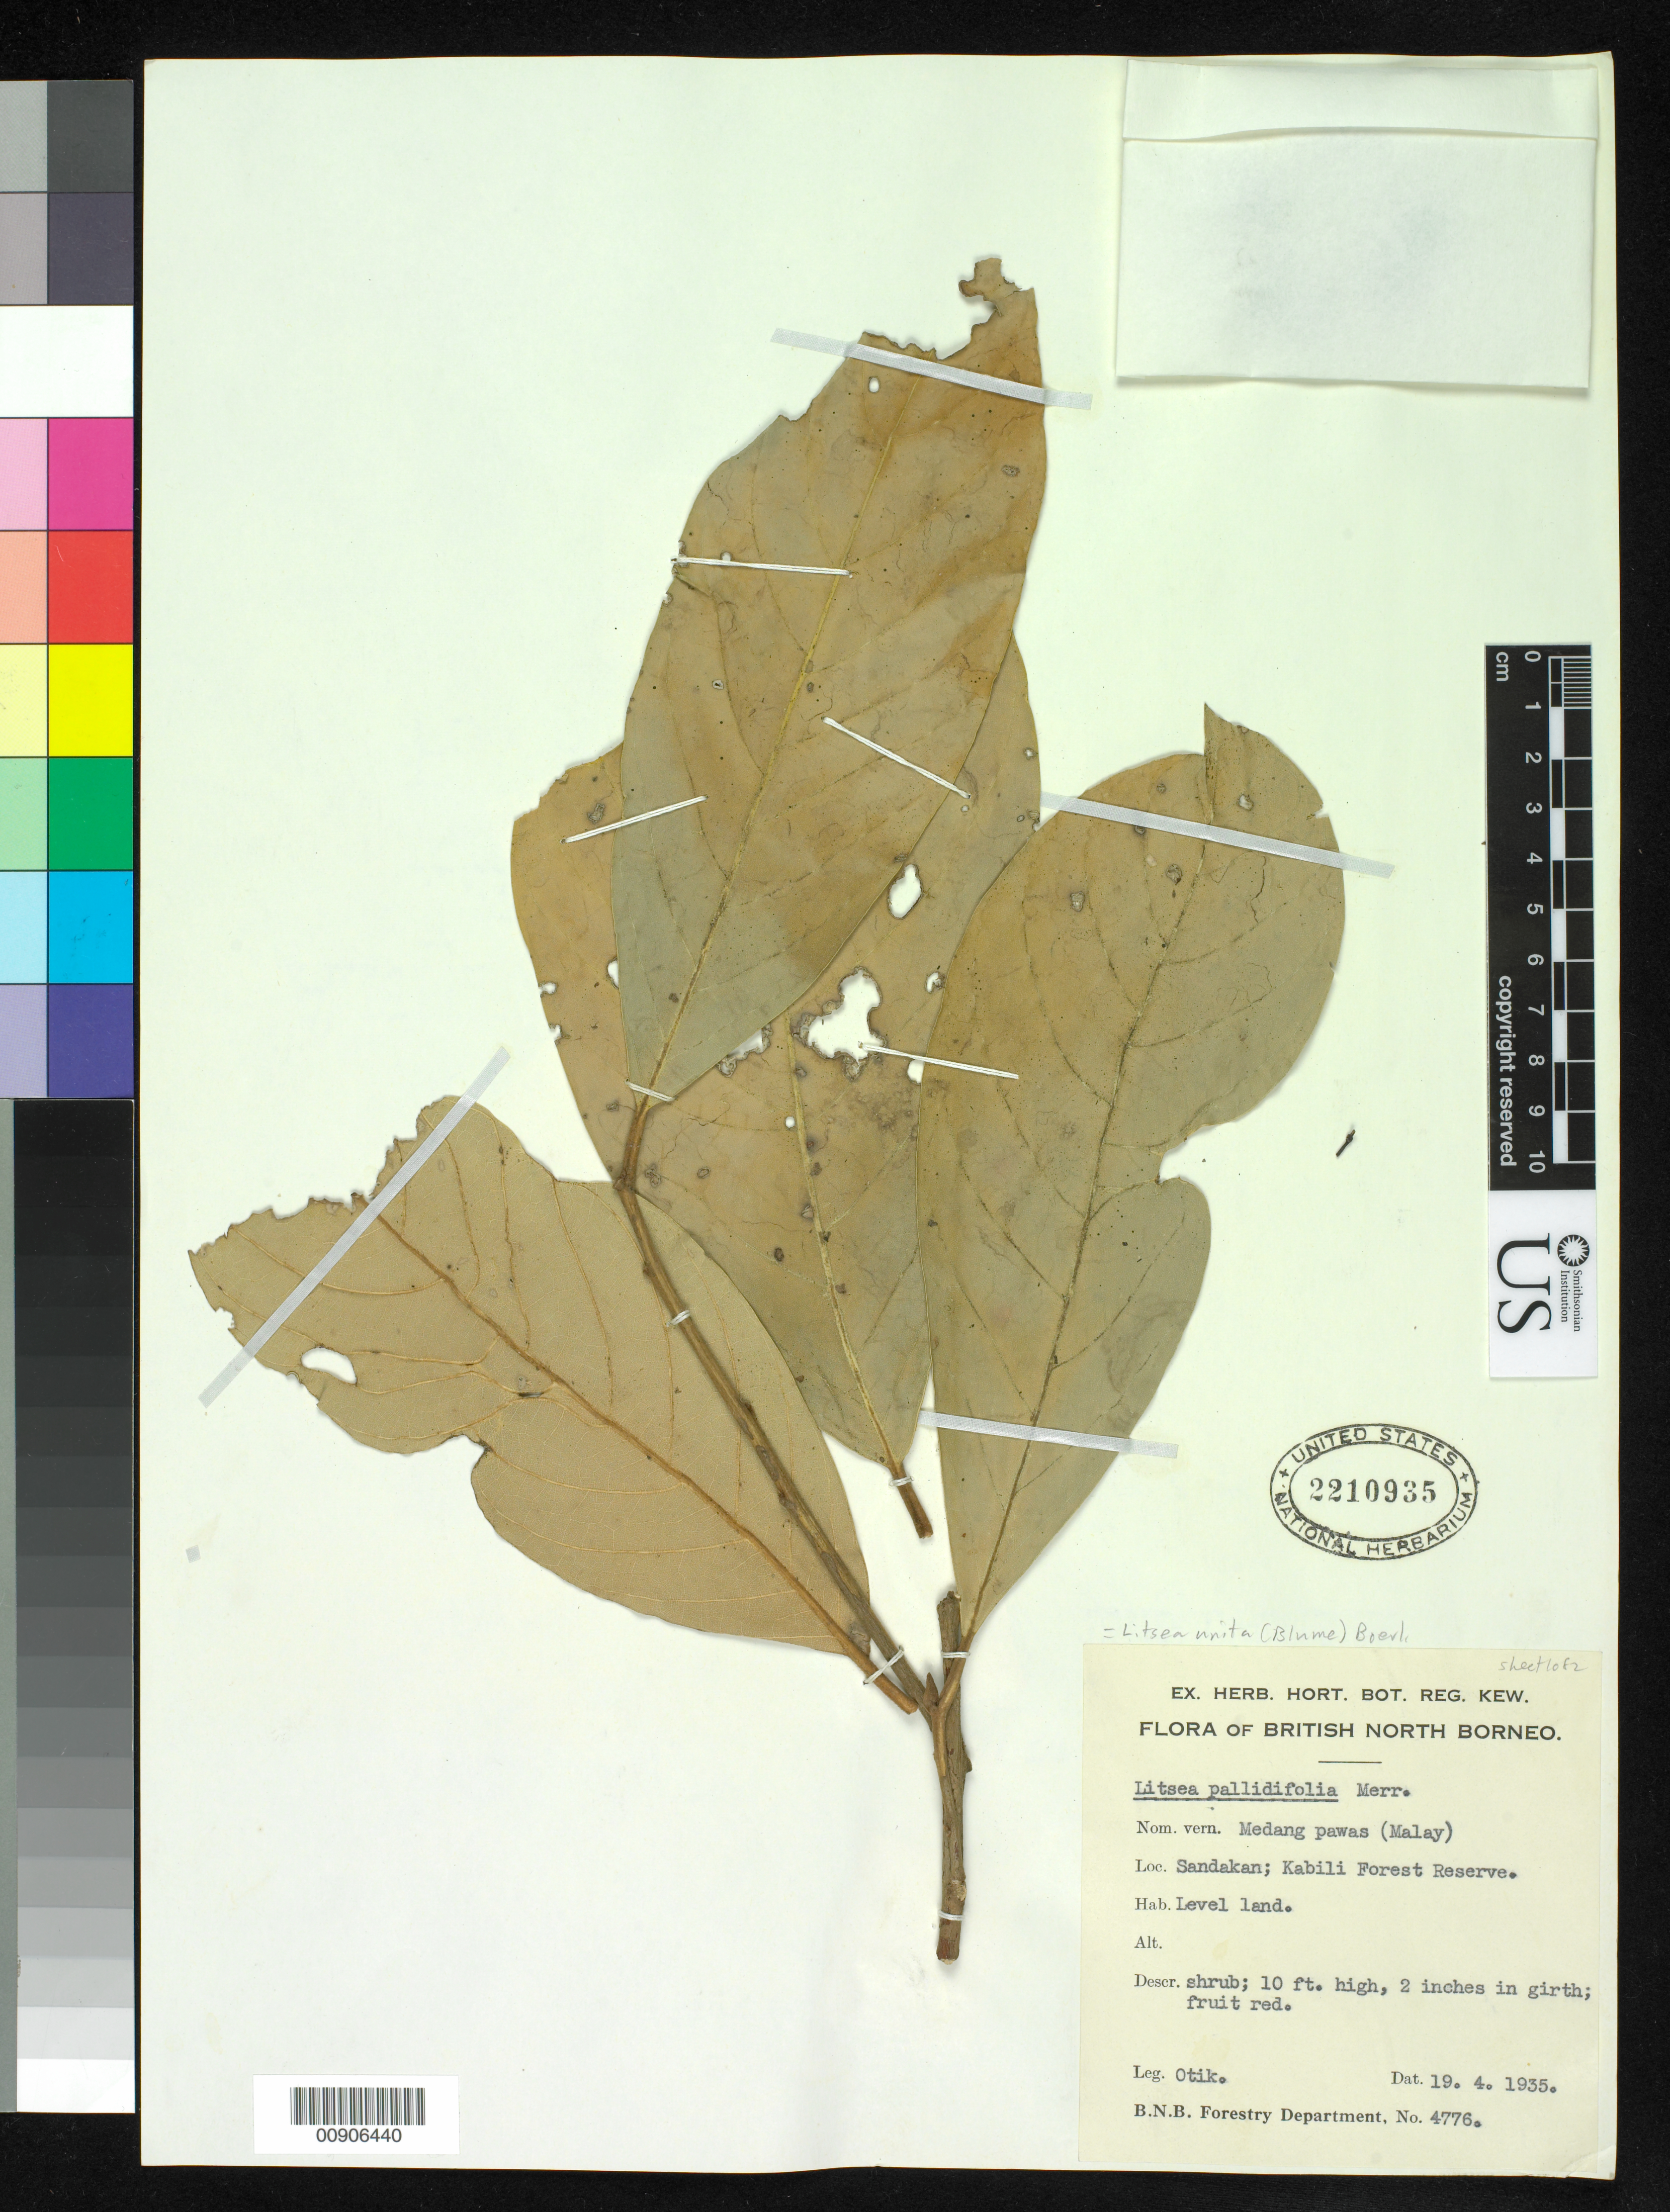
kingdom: Plantae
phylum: Tracheophyta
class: Magnoliopsida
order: Laurales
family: Lauraceae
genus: Litsea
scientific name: Litsea unita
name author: Lour. & Merr.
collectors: Otik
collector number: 4776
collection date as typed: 19 Apr 1935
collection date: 1935-04-19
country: Indonesia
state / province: Kalimantan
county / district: Kalimantan Barat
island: Borneo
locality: Sandakan; Kabili Forest Reserve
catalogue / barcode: US 2210935